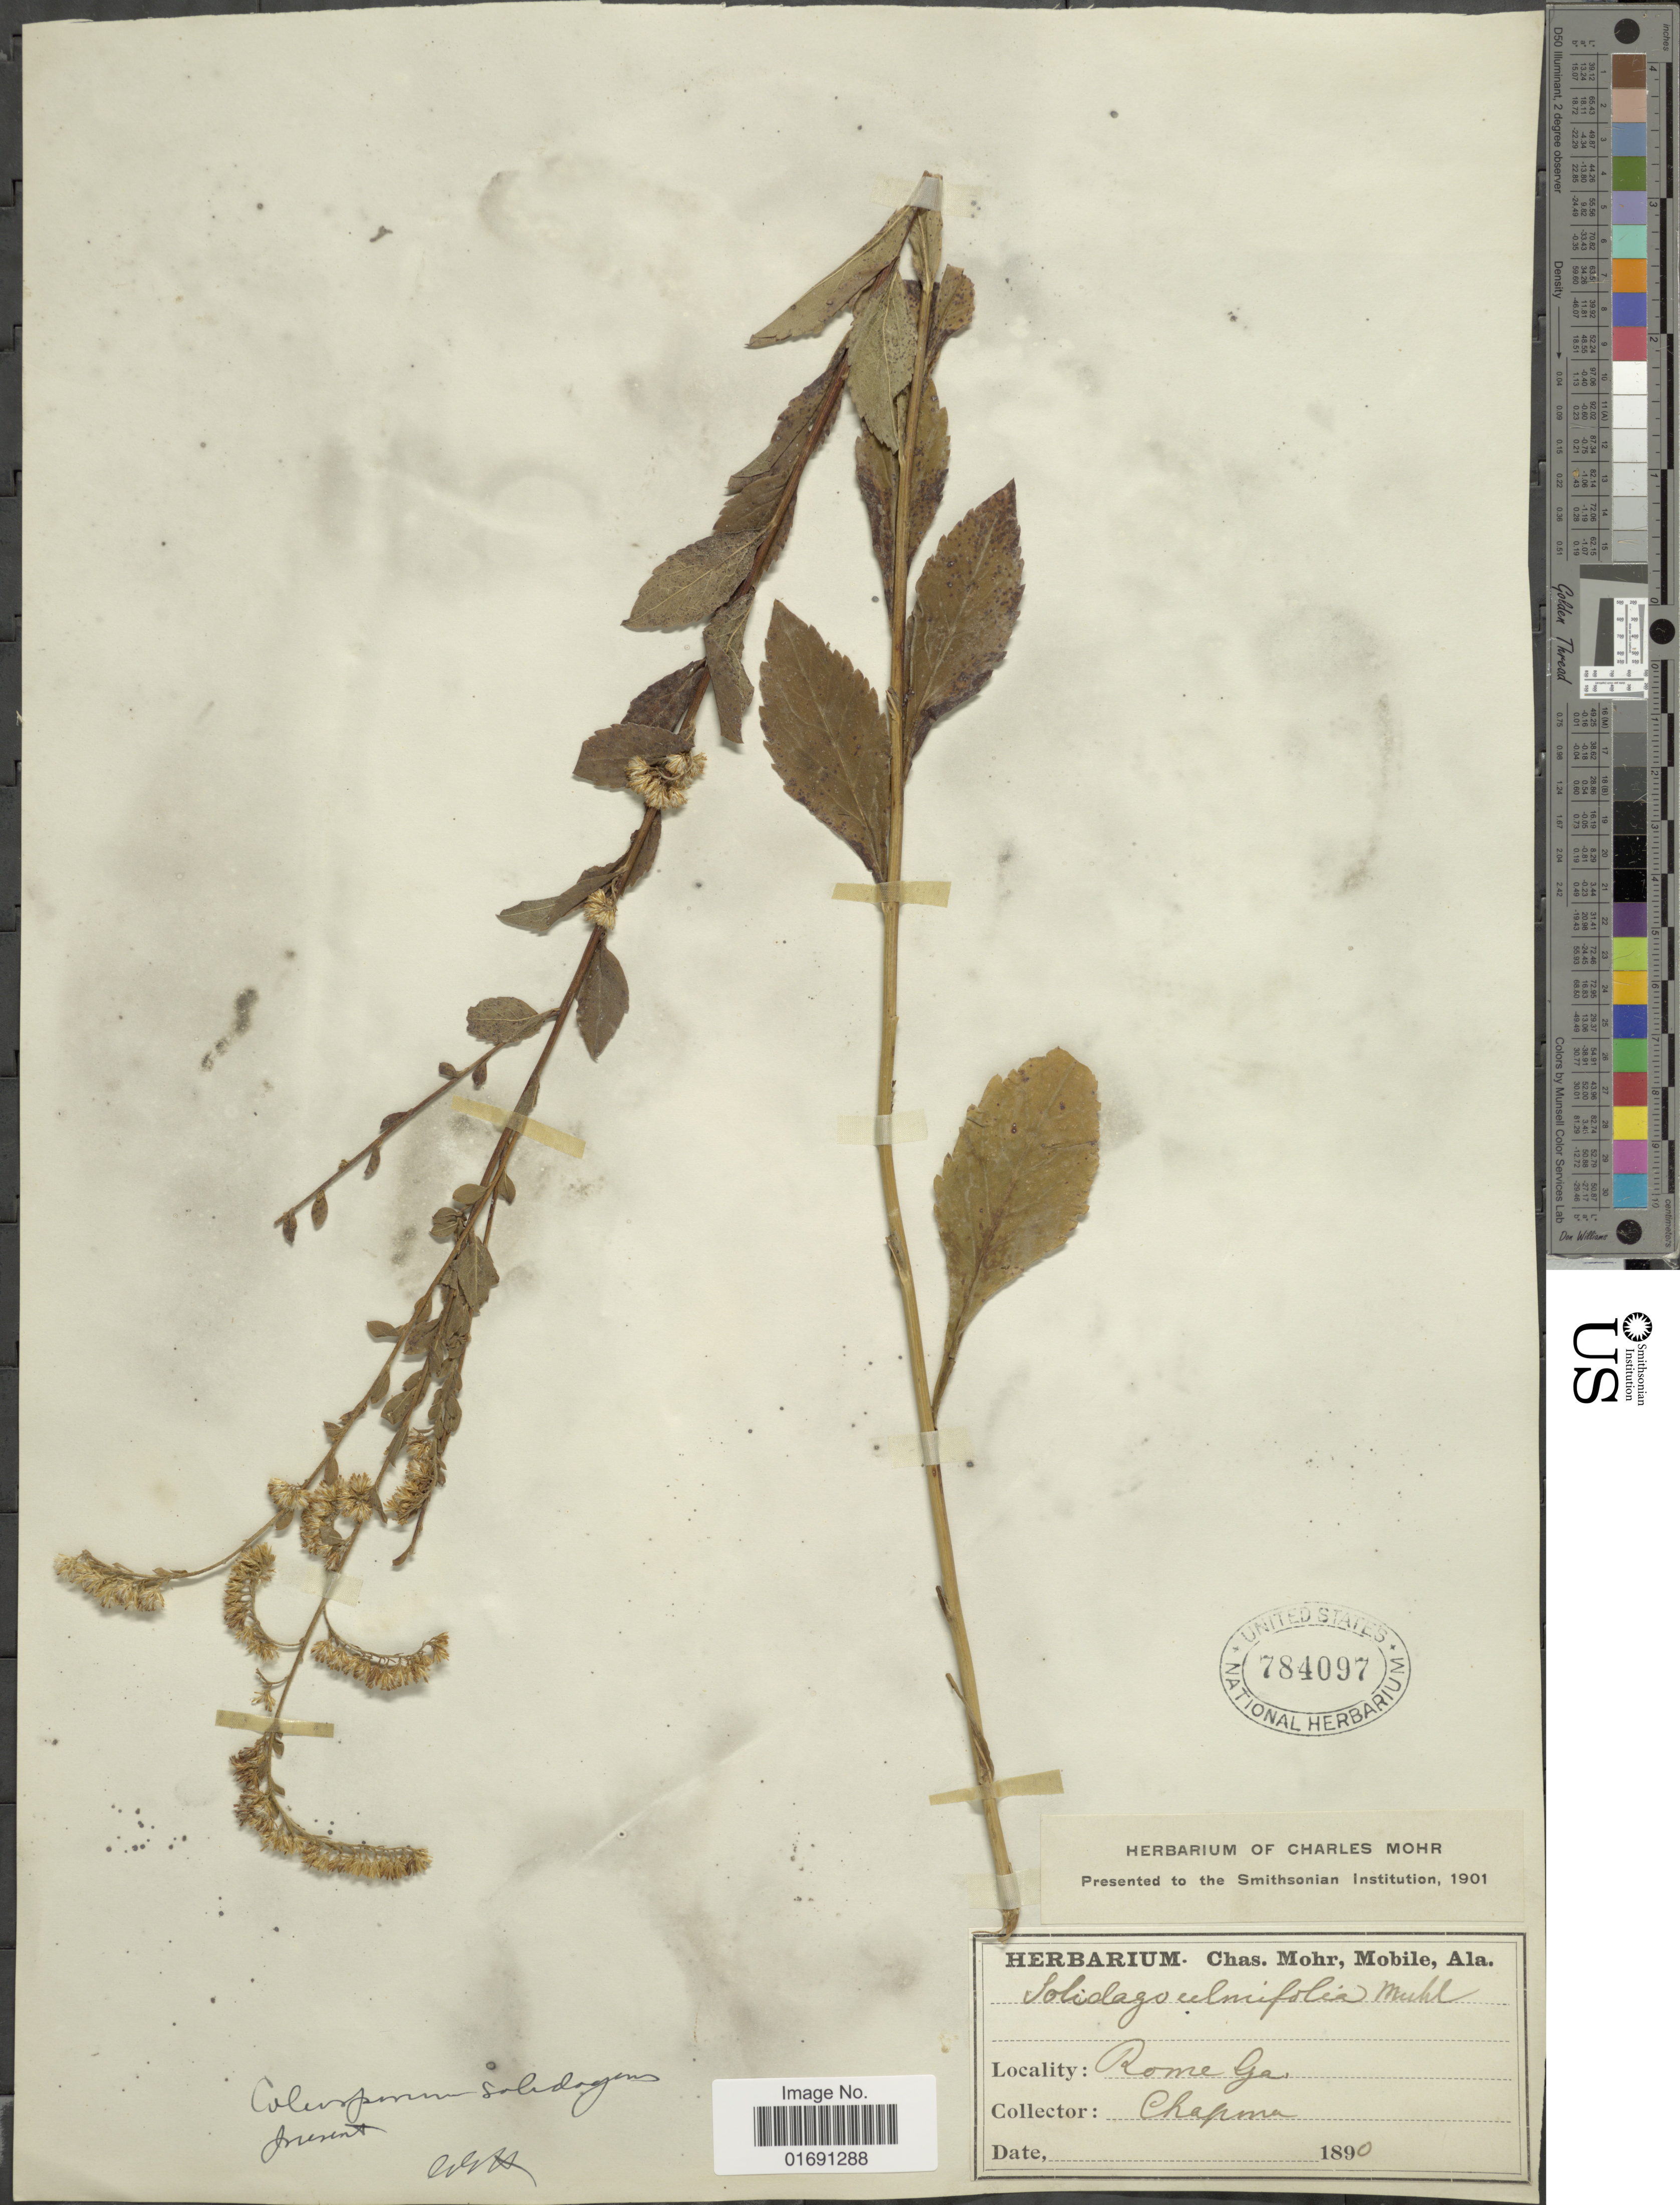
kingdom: Plantae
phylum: Tracheophyta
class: Magnoliopsida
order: Asterales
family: Asteraceae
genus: Solidago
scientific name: Solidago ulmifolia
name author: Muhl. ex Willd.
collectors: A. Chapman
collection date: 1890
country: United States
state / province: Georgia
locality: Rome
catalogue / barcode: US 784097